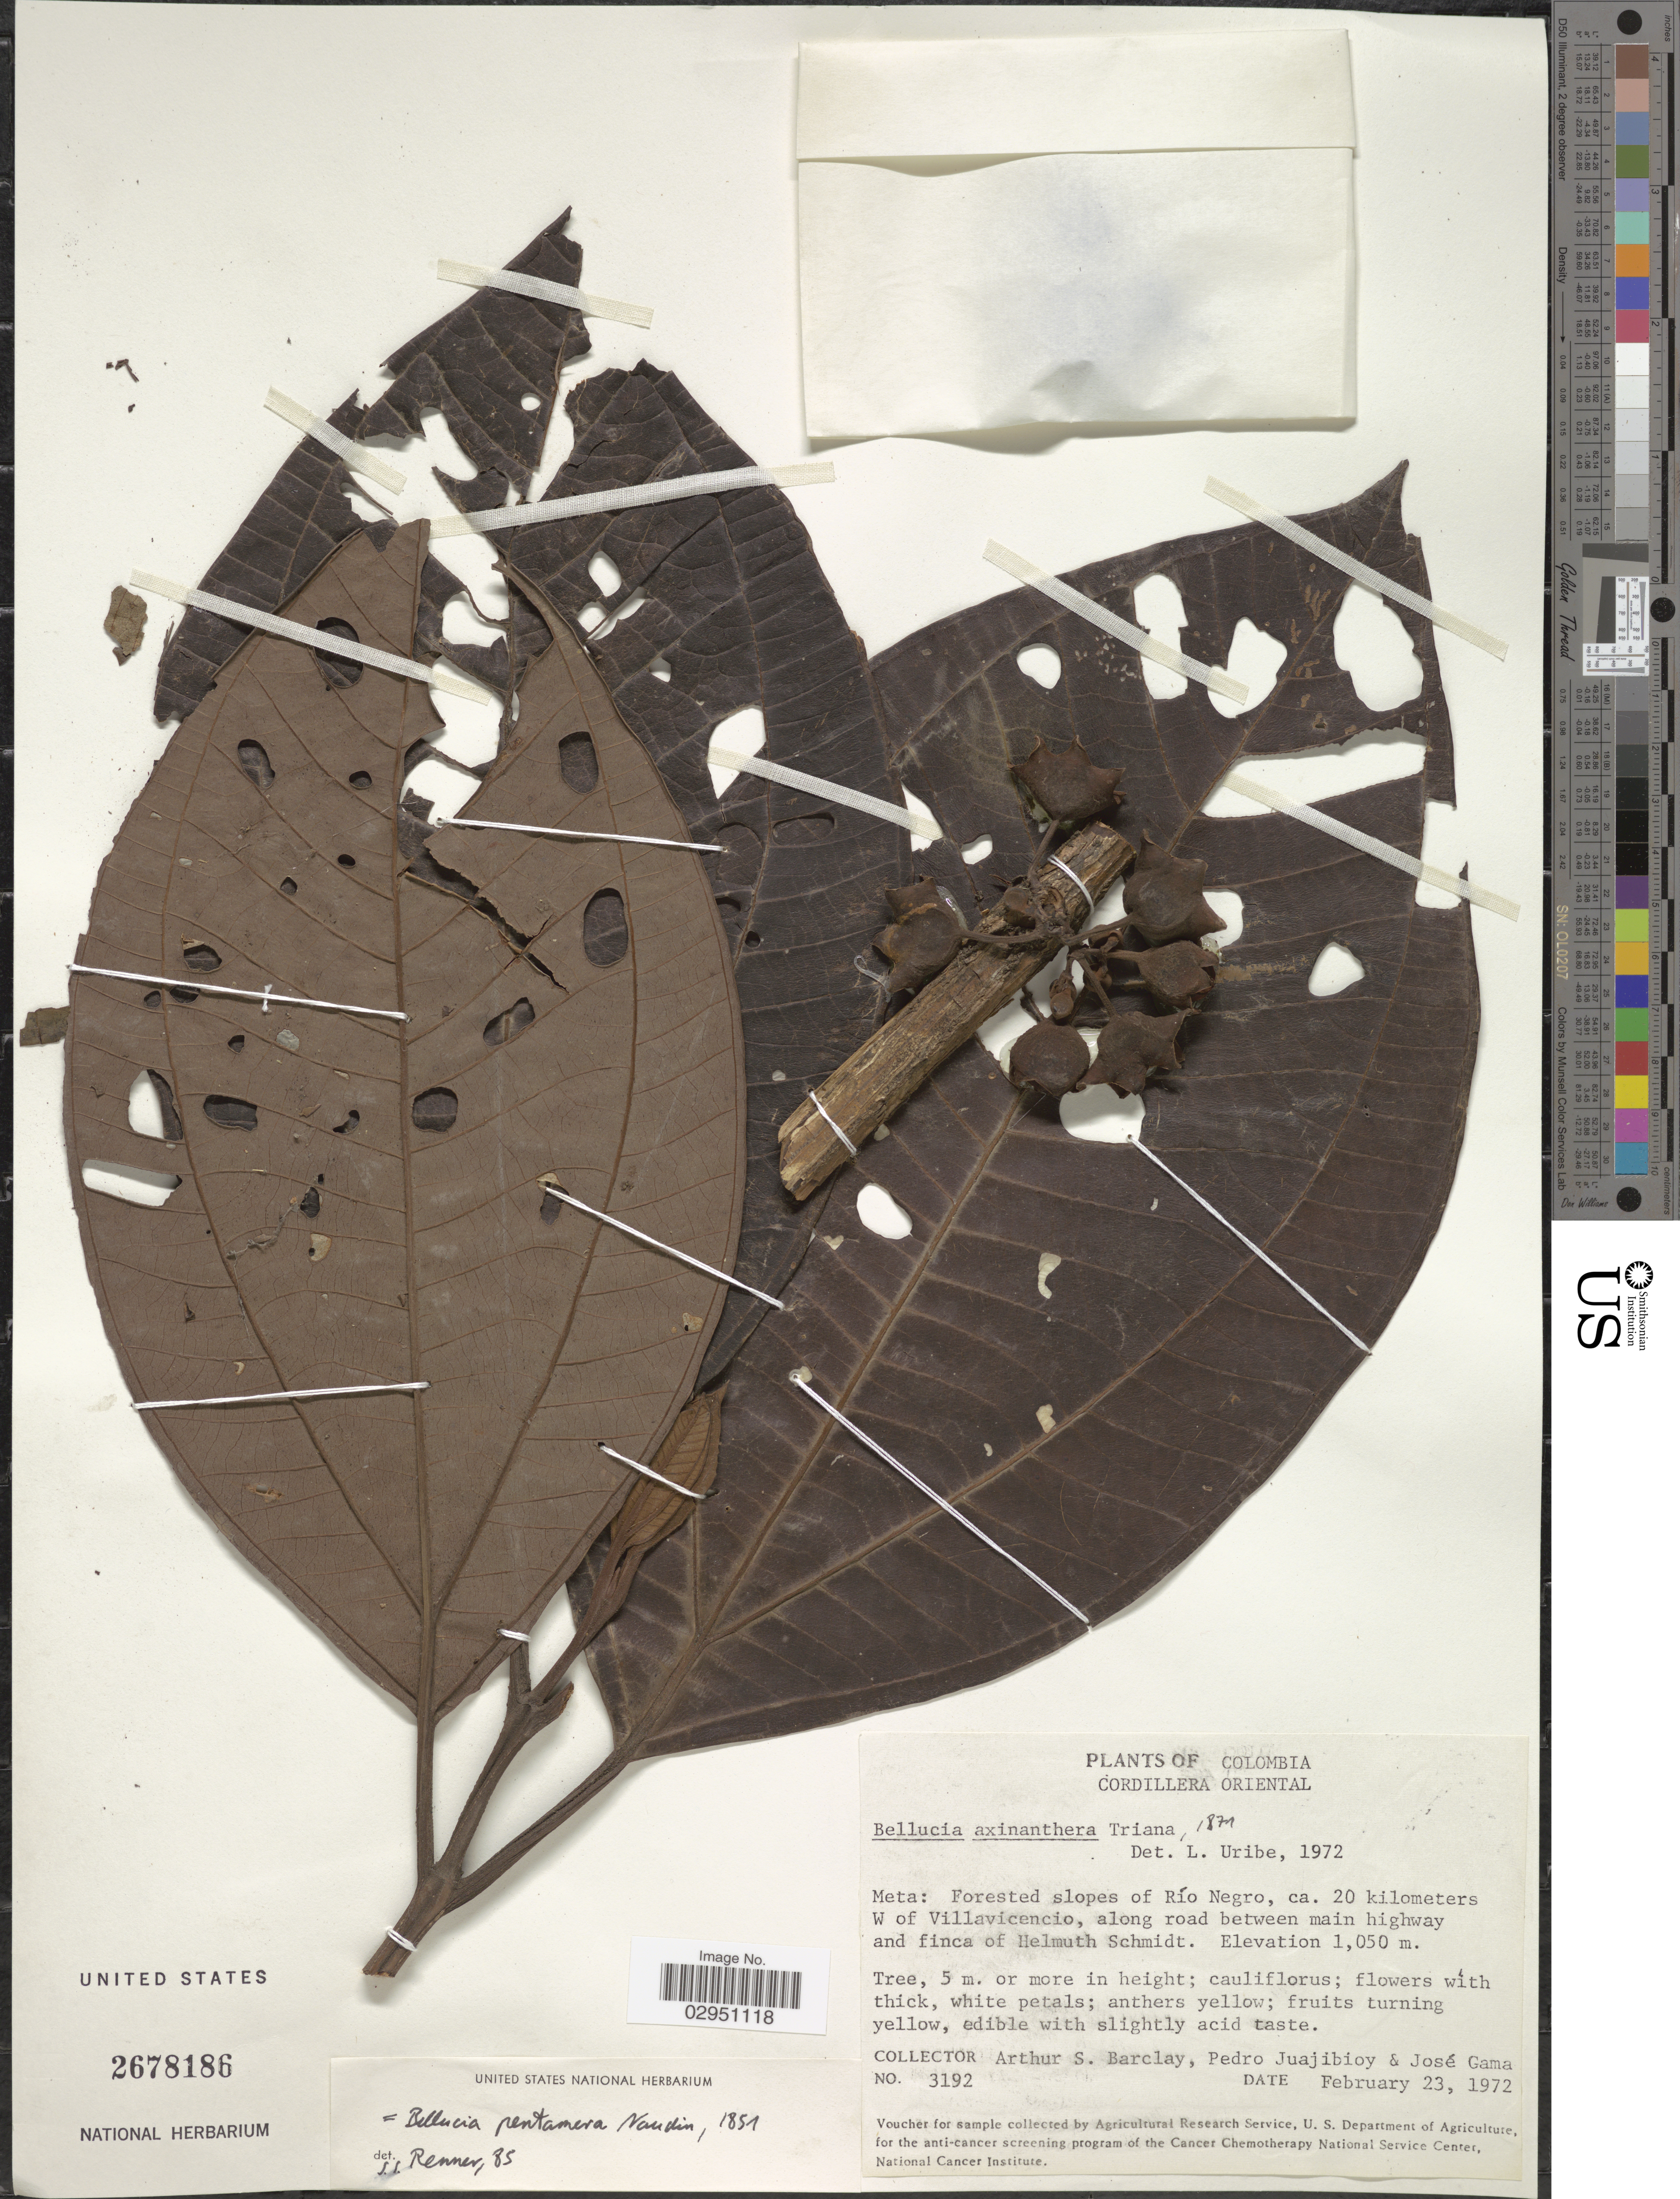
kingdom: Plantae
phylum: Tracheophyta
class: Magnoliopsida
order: Myrtales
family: Melastomataceae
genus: Bellucia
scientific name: Bellucia pentamera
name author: Naudin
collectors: A. S. Barclay, P. Juajibioy & J. Gama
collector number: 3192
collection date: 1972-02-23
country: Colombia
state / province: Meta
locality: Cordillera Oriental. Forested slopes of Río Negro, ca. 20 kilometers W of Villavicencio, along road between main highway and finca of Helmuth Schmidt.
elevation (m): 1050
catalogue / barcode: US 2678186